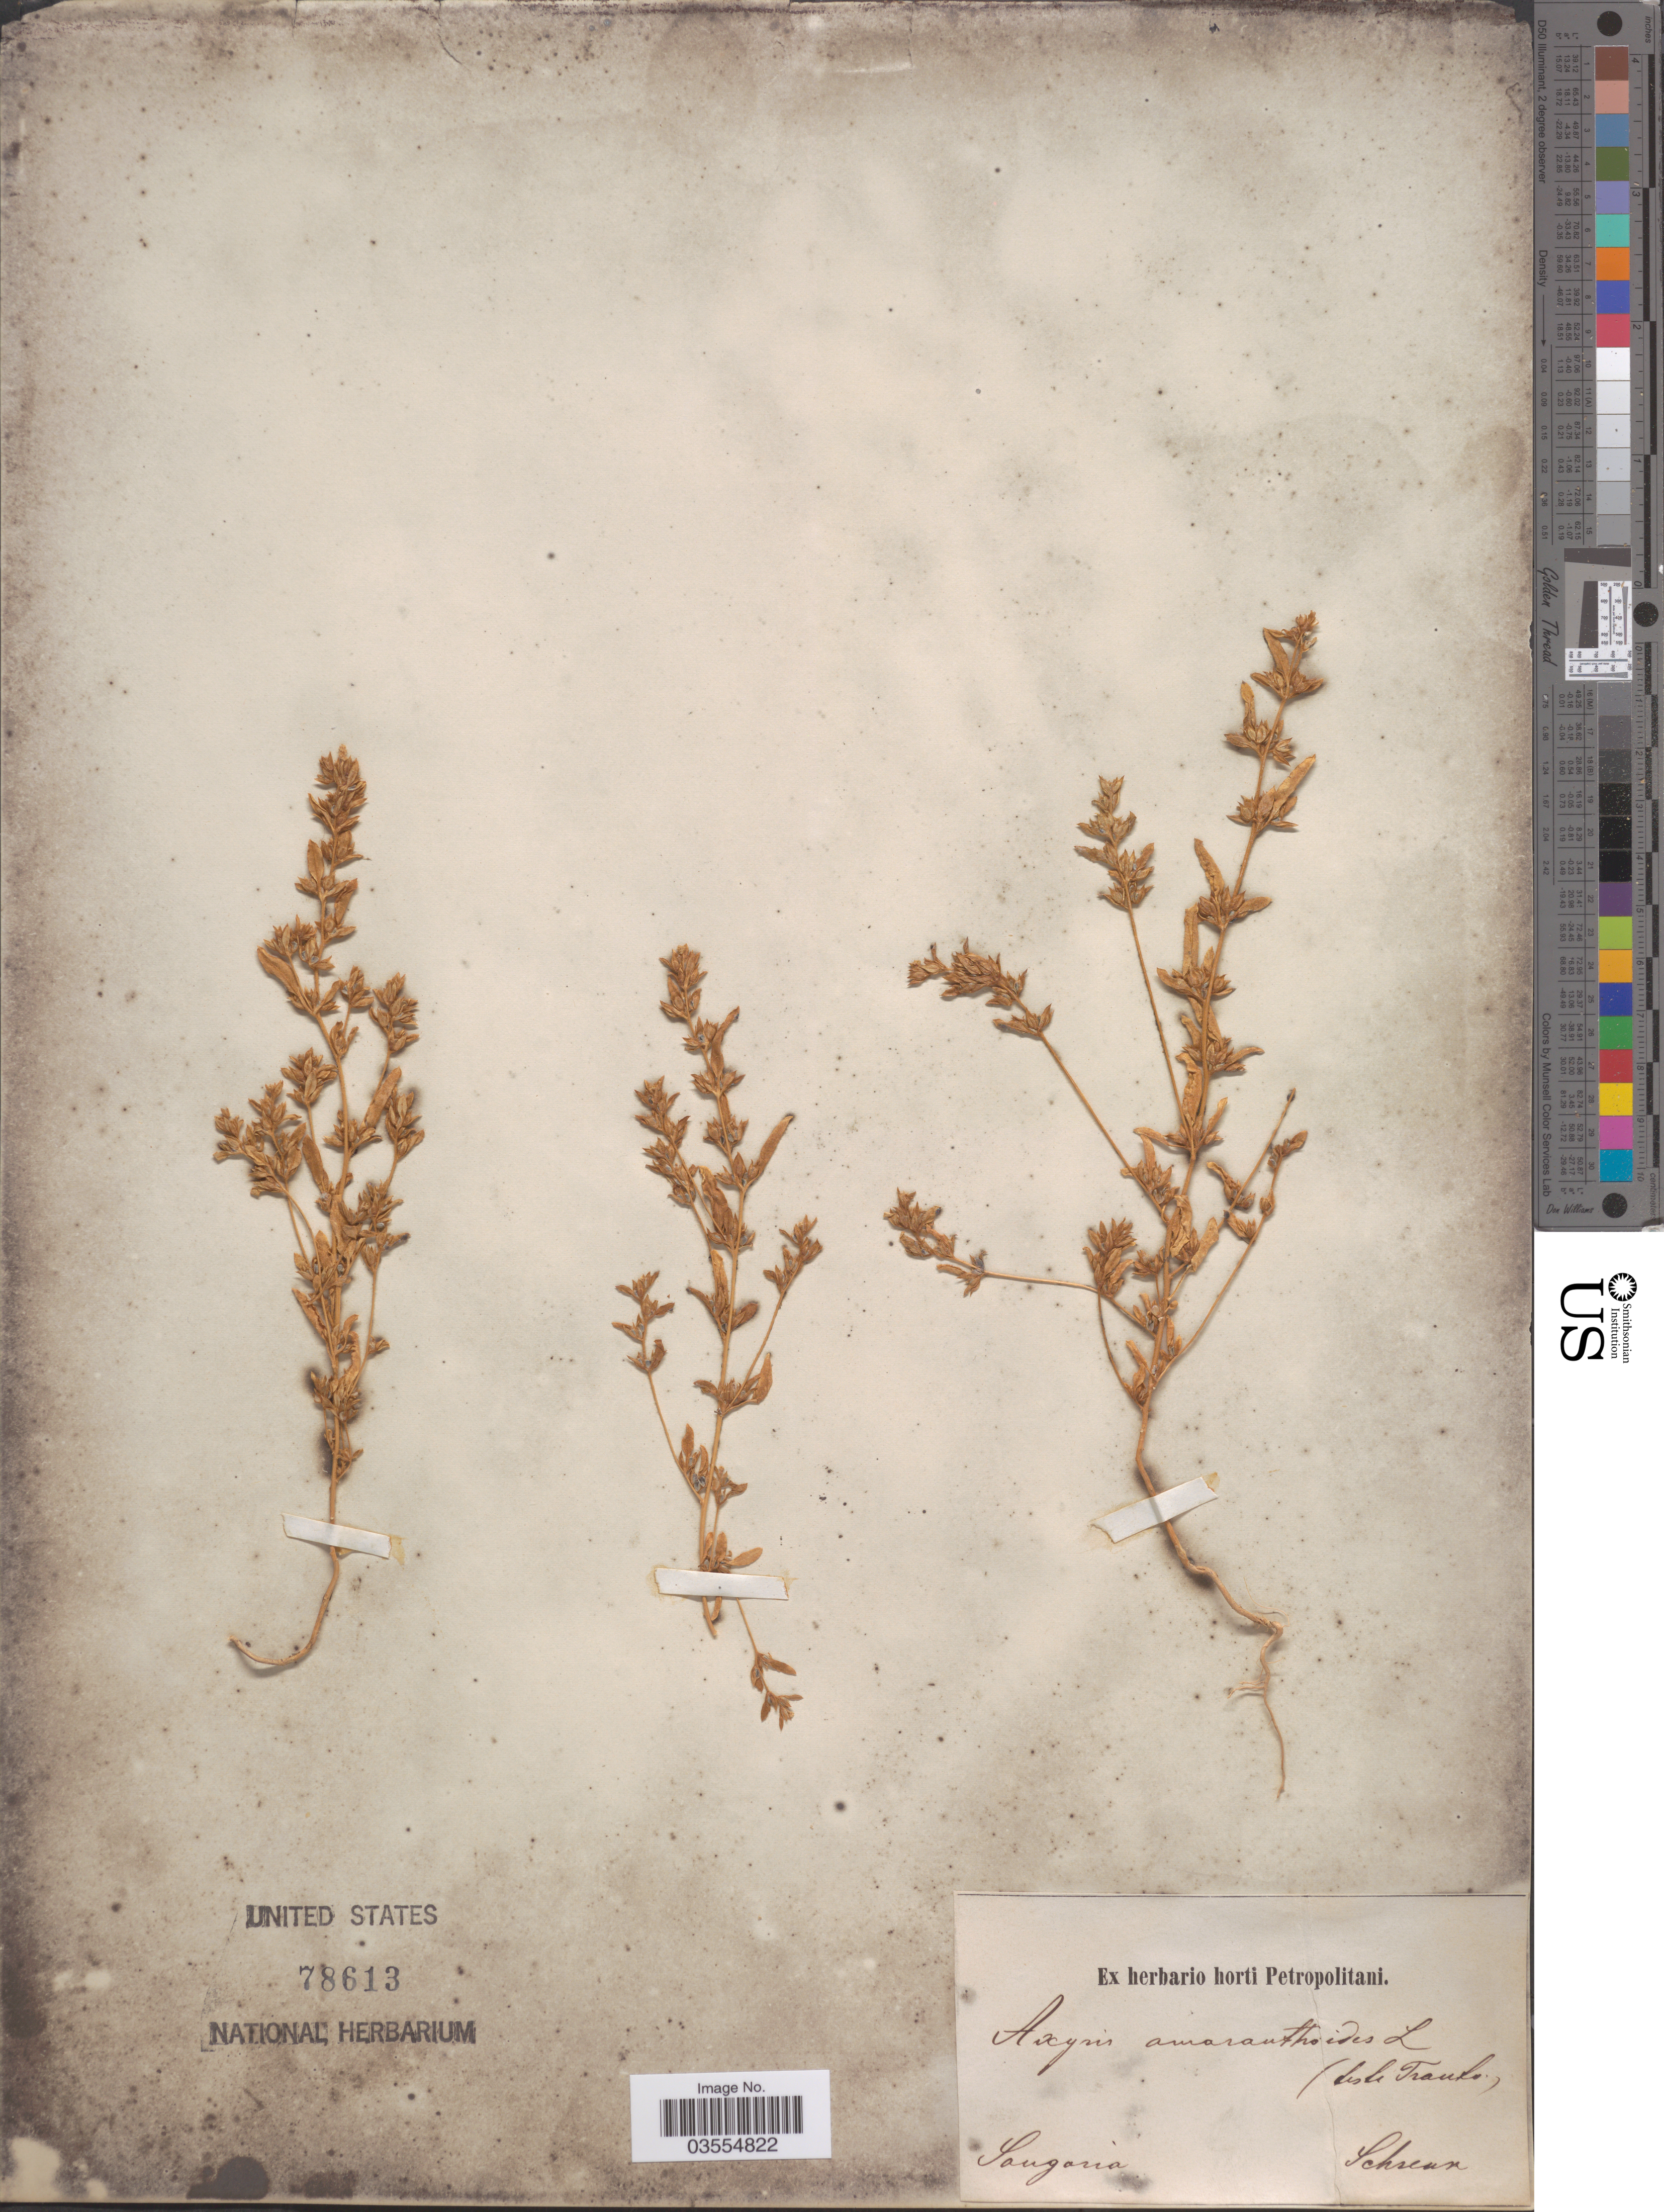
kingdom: Plantae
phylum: Tracheophyta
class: Magnoliopsida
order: Caryophyllales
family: Amaranthaceae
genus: Axyris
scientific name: Axyris amaranthoides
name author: L.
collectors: A.G. Schrenk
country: Kazakhstan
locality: Songaria.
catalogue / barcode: US 78613